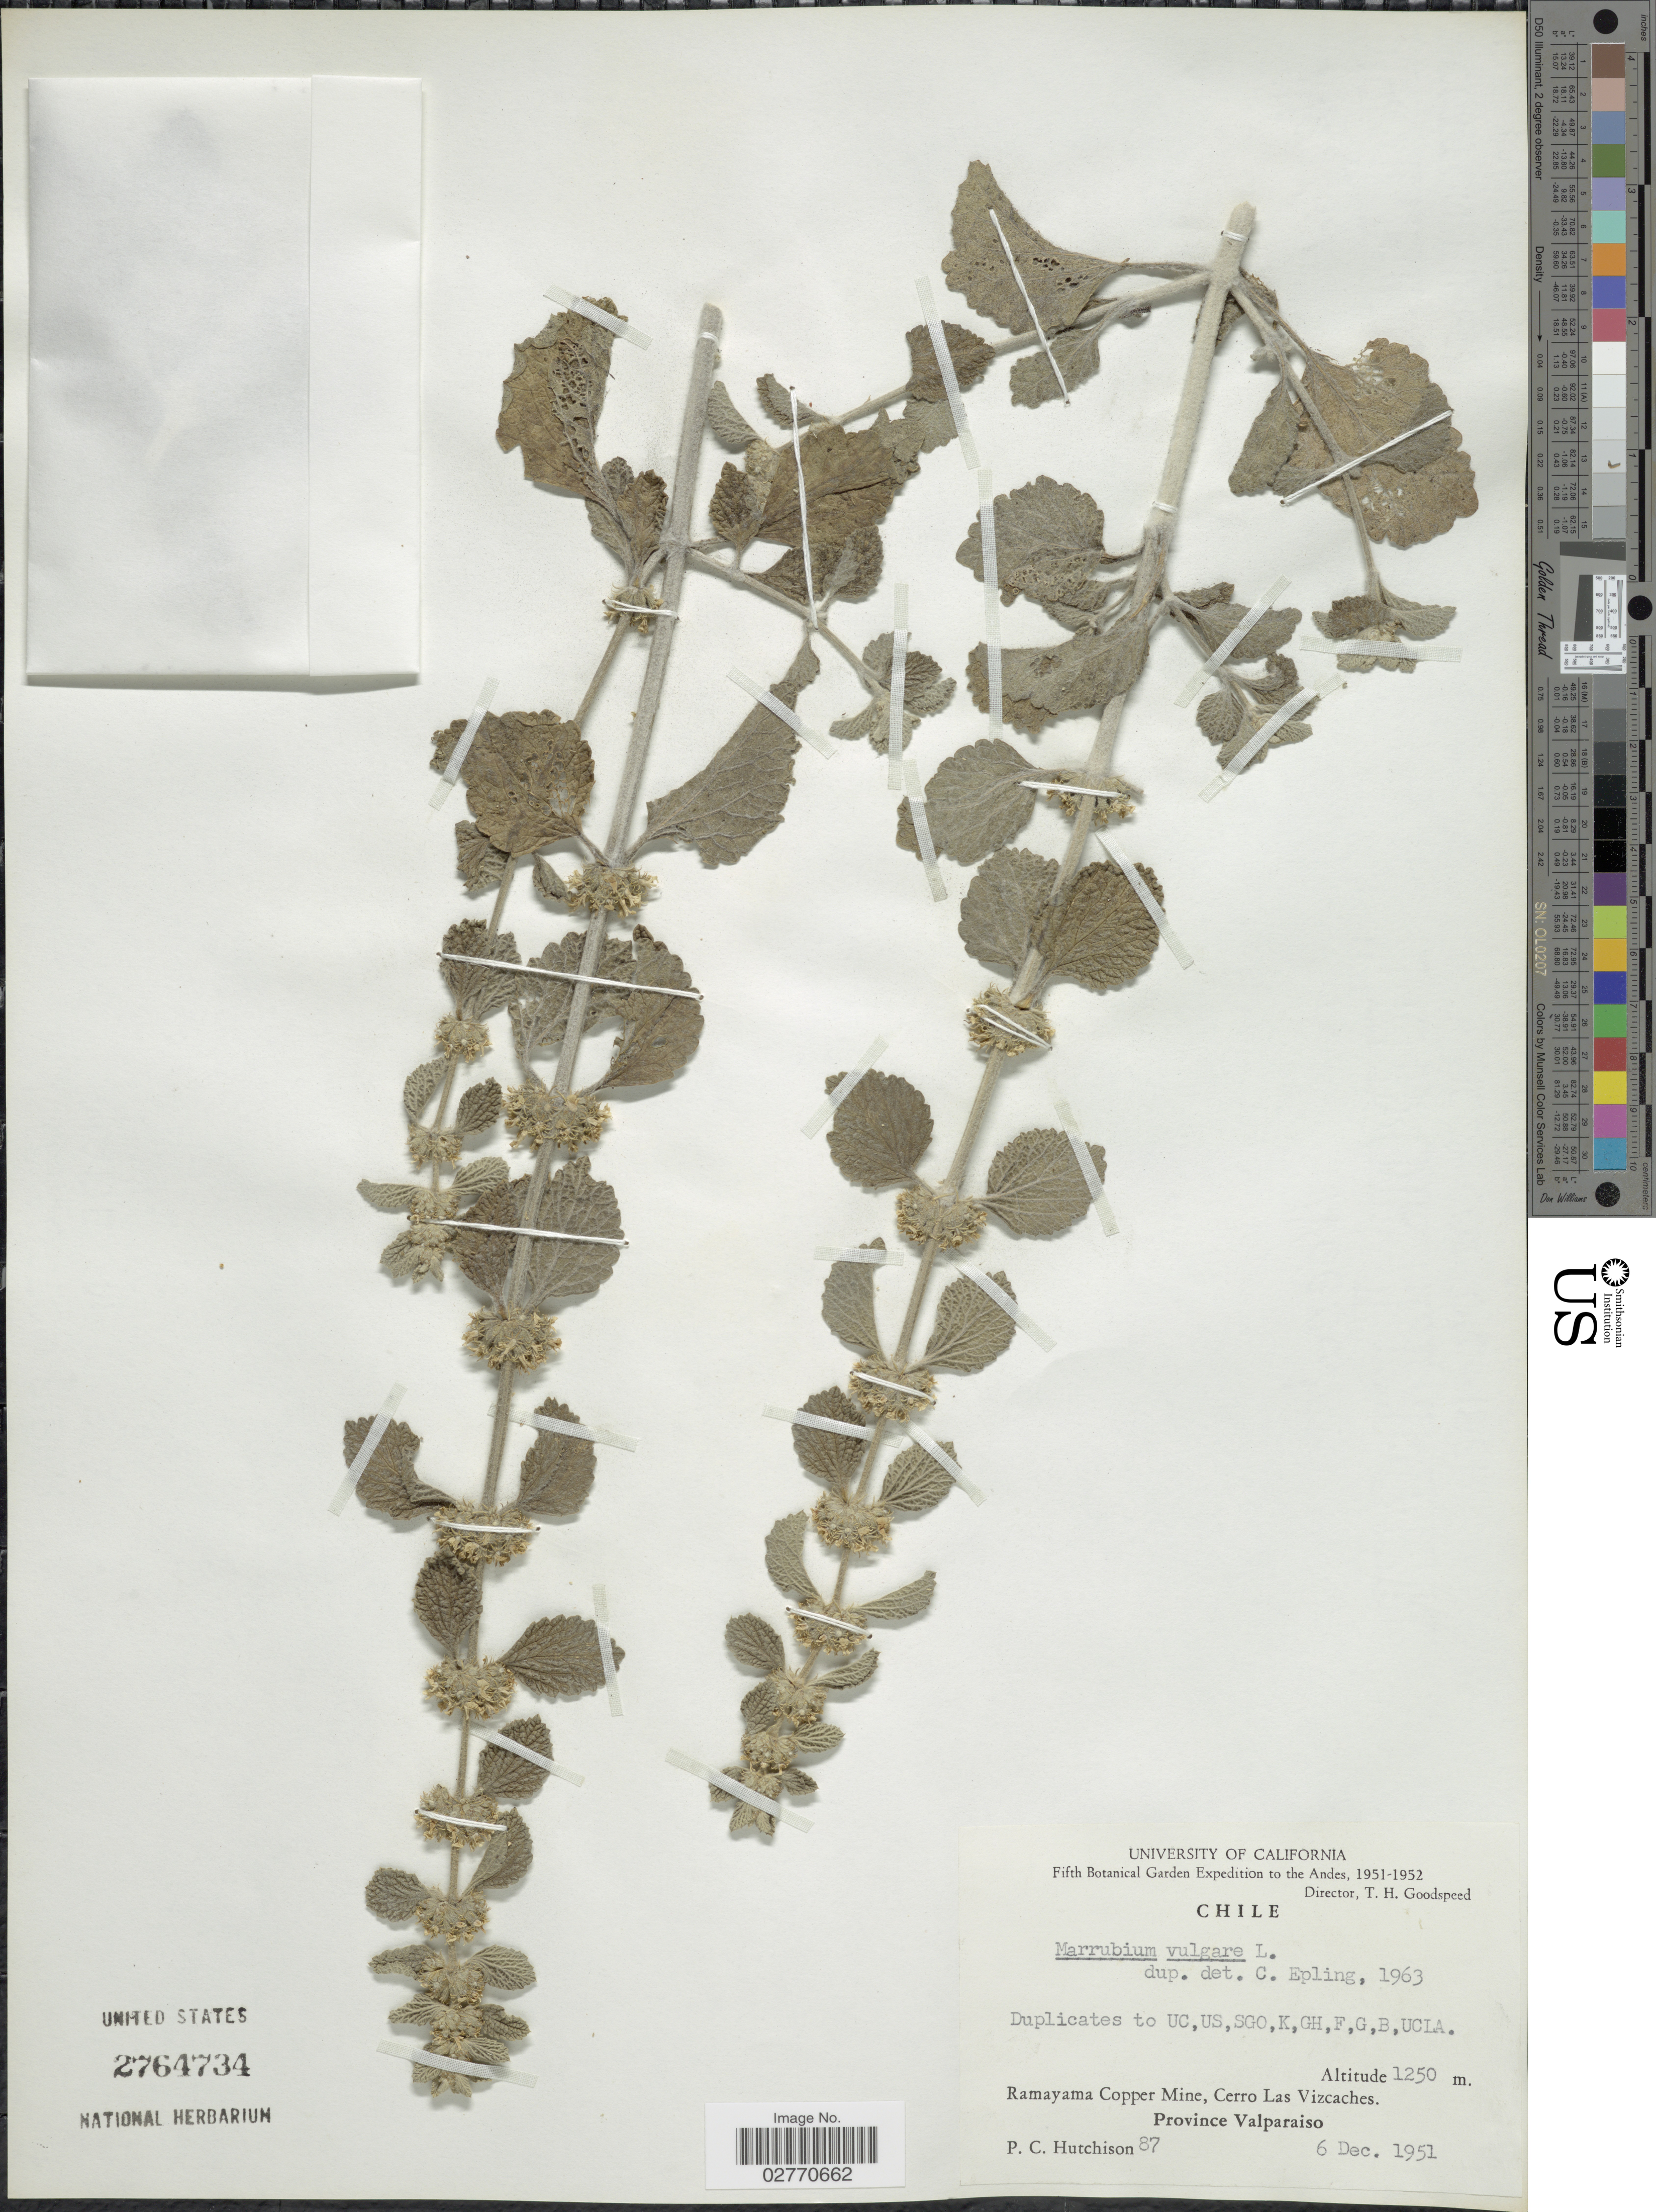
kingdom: Plantae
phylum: Tracheophyta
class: Magnoliopsida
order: Lamiales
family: Lamiaceae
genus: Marrubium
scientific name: Marrubium vulgare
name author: L.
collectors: P. C. Hutchison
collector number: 87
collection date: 1951-12-06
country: Chile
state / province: Valparaíso (V)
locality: Andes, Ramayama Copper Mine, Cerro Las Vizcaches.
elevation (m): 1250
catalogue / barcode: US 2764734